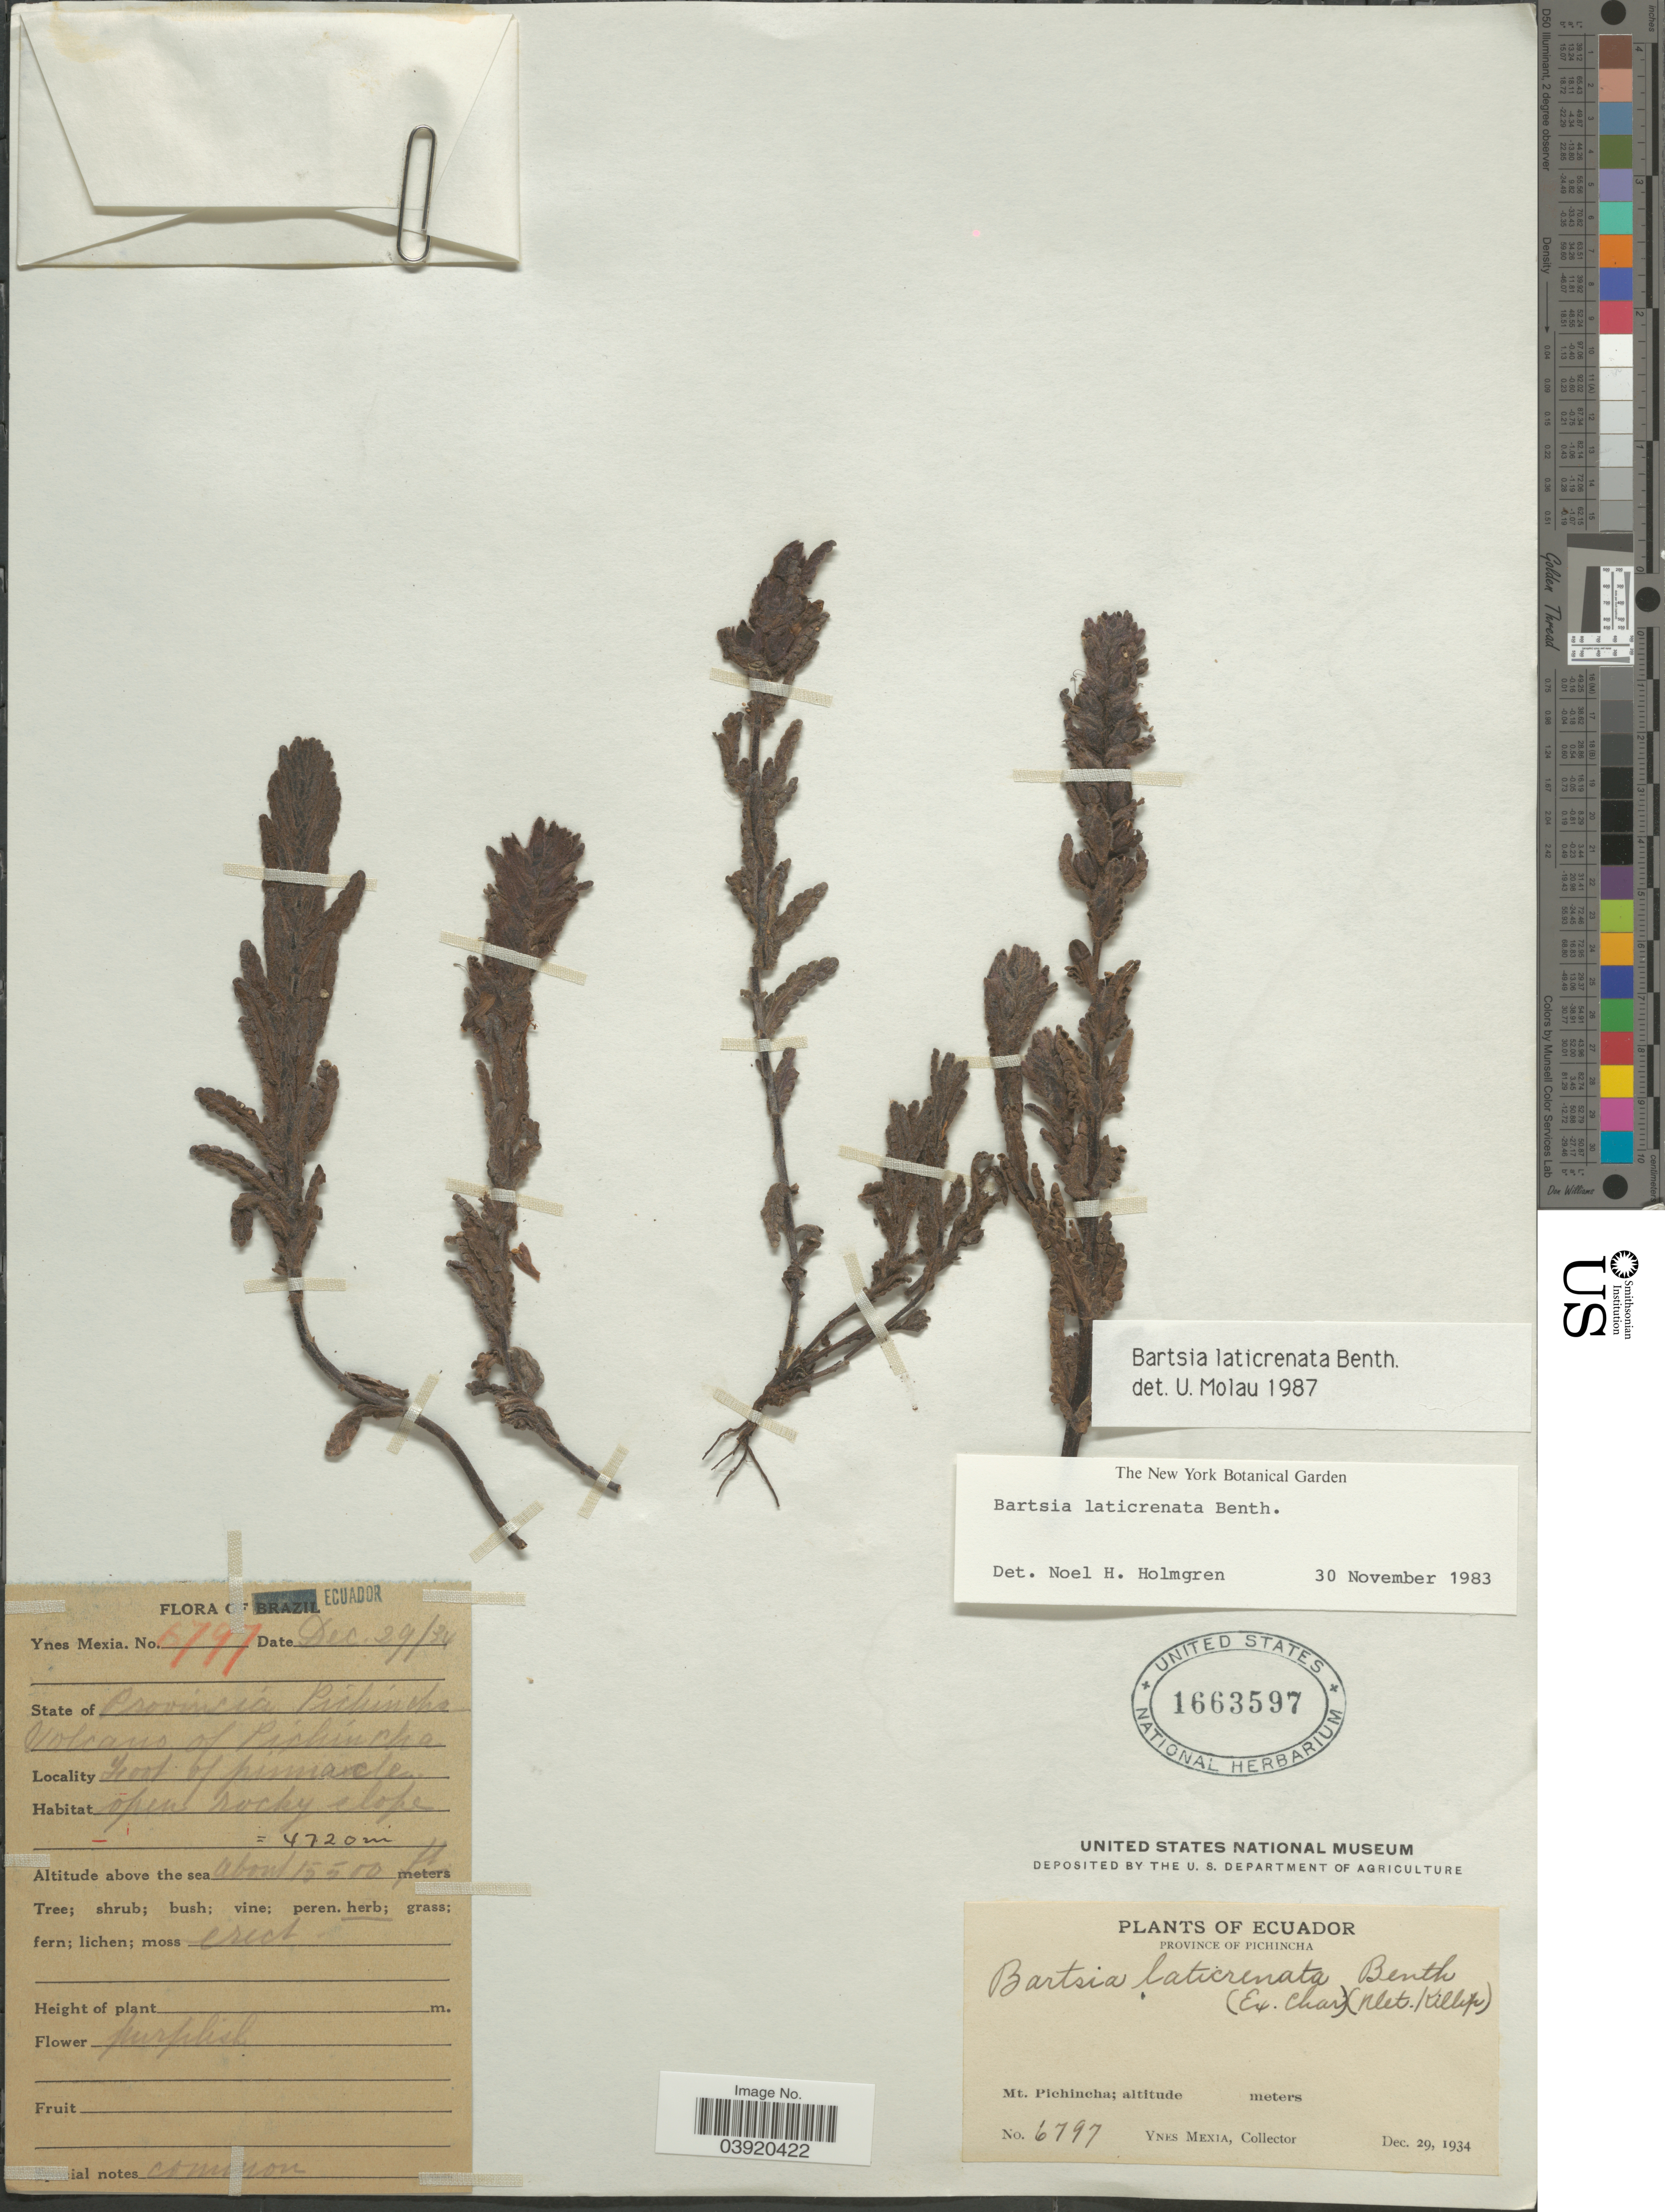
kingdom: Plantae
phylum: Tracheophyta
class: Magnoliopsida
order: Lamiales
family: Orobanchaceae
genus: Bartsia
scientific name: Bartsia laticrenata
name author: Benth.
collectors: Y. Mexia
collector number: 6797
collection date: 1934-12-29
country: Ecuador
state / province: Pichincha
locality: Mt. Pichincha. Volcano of Pichincha.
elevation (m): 4724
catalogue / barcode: US 1663597